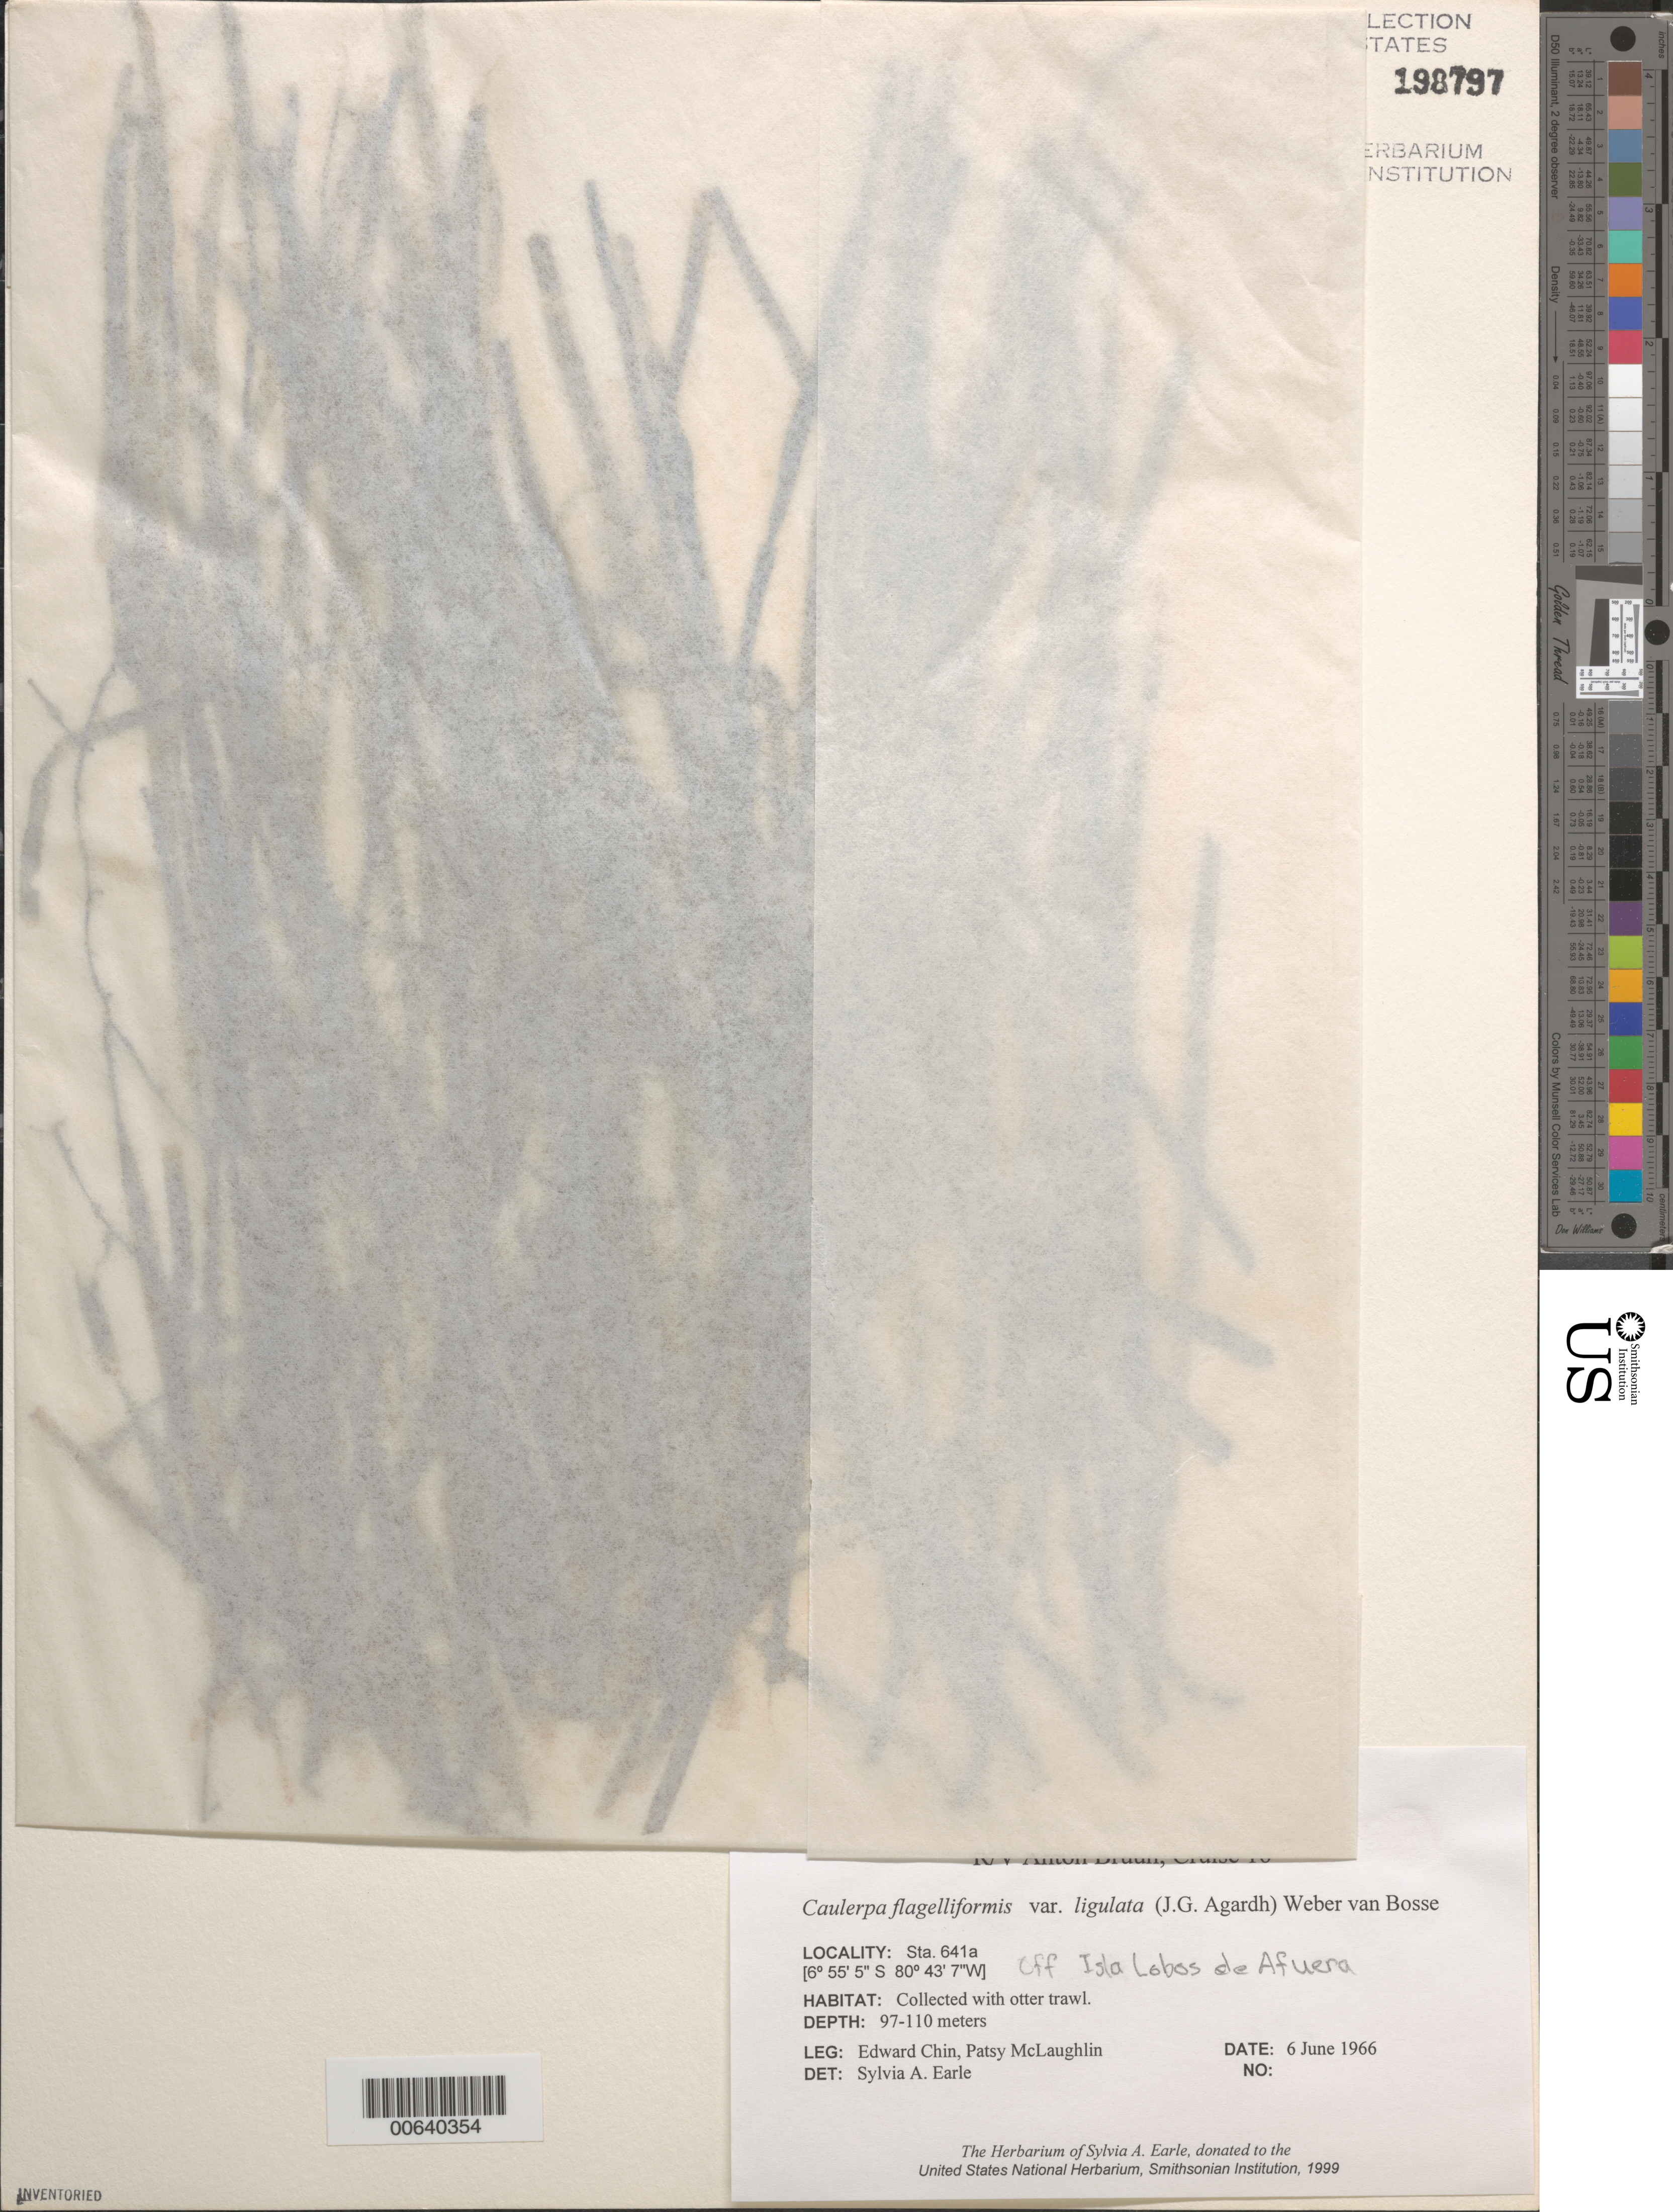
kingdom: Plantae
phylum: Chlorophyta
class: Ulvophyceae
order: Bryopsidales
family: Caulerpaceae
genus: Caulerpa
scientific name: Caulerpa prolifera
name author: (Forssk.) J.V.Lamouroux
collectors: E. Chin & P. McLaughlin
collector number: Station 641a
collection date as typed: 06 Jun 1966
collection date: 1966-06-06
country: Peru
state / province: Lambayeque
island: Lobos Islands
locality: Off Lobos de Afuera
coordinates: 6 55' 5" S, 80 43' 7" W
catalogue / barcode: US 198797